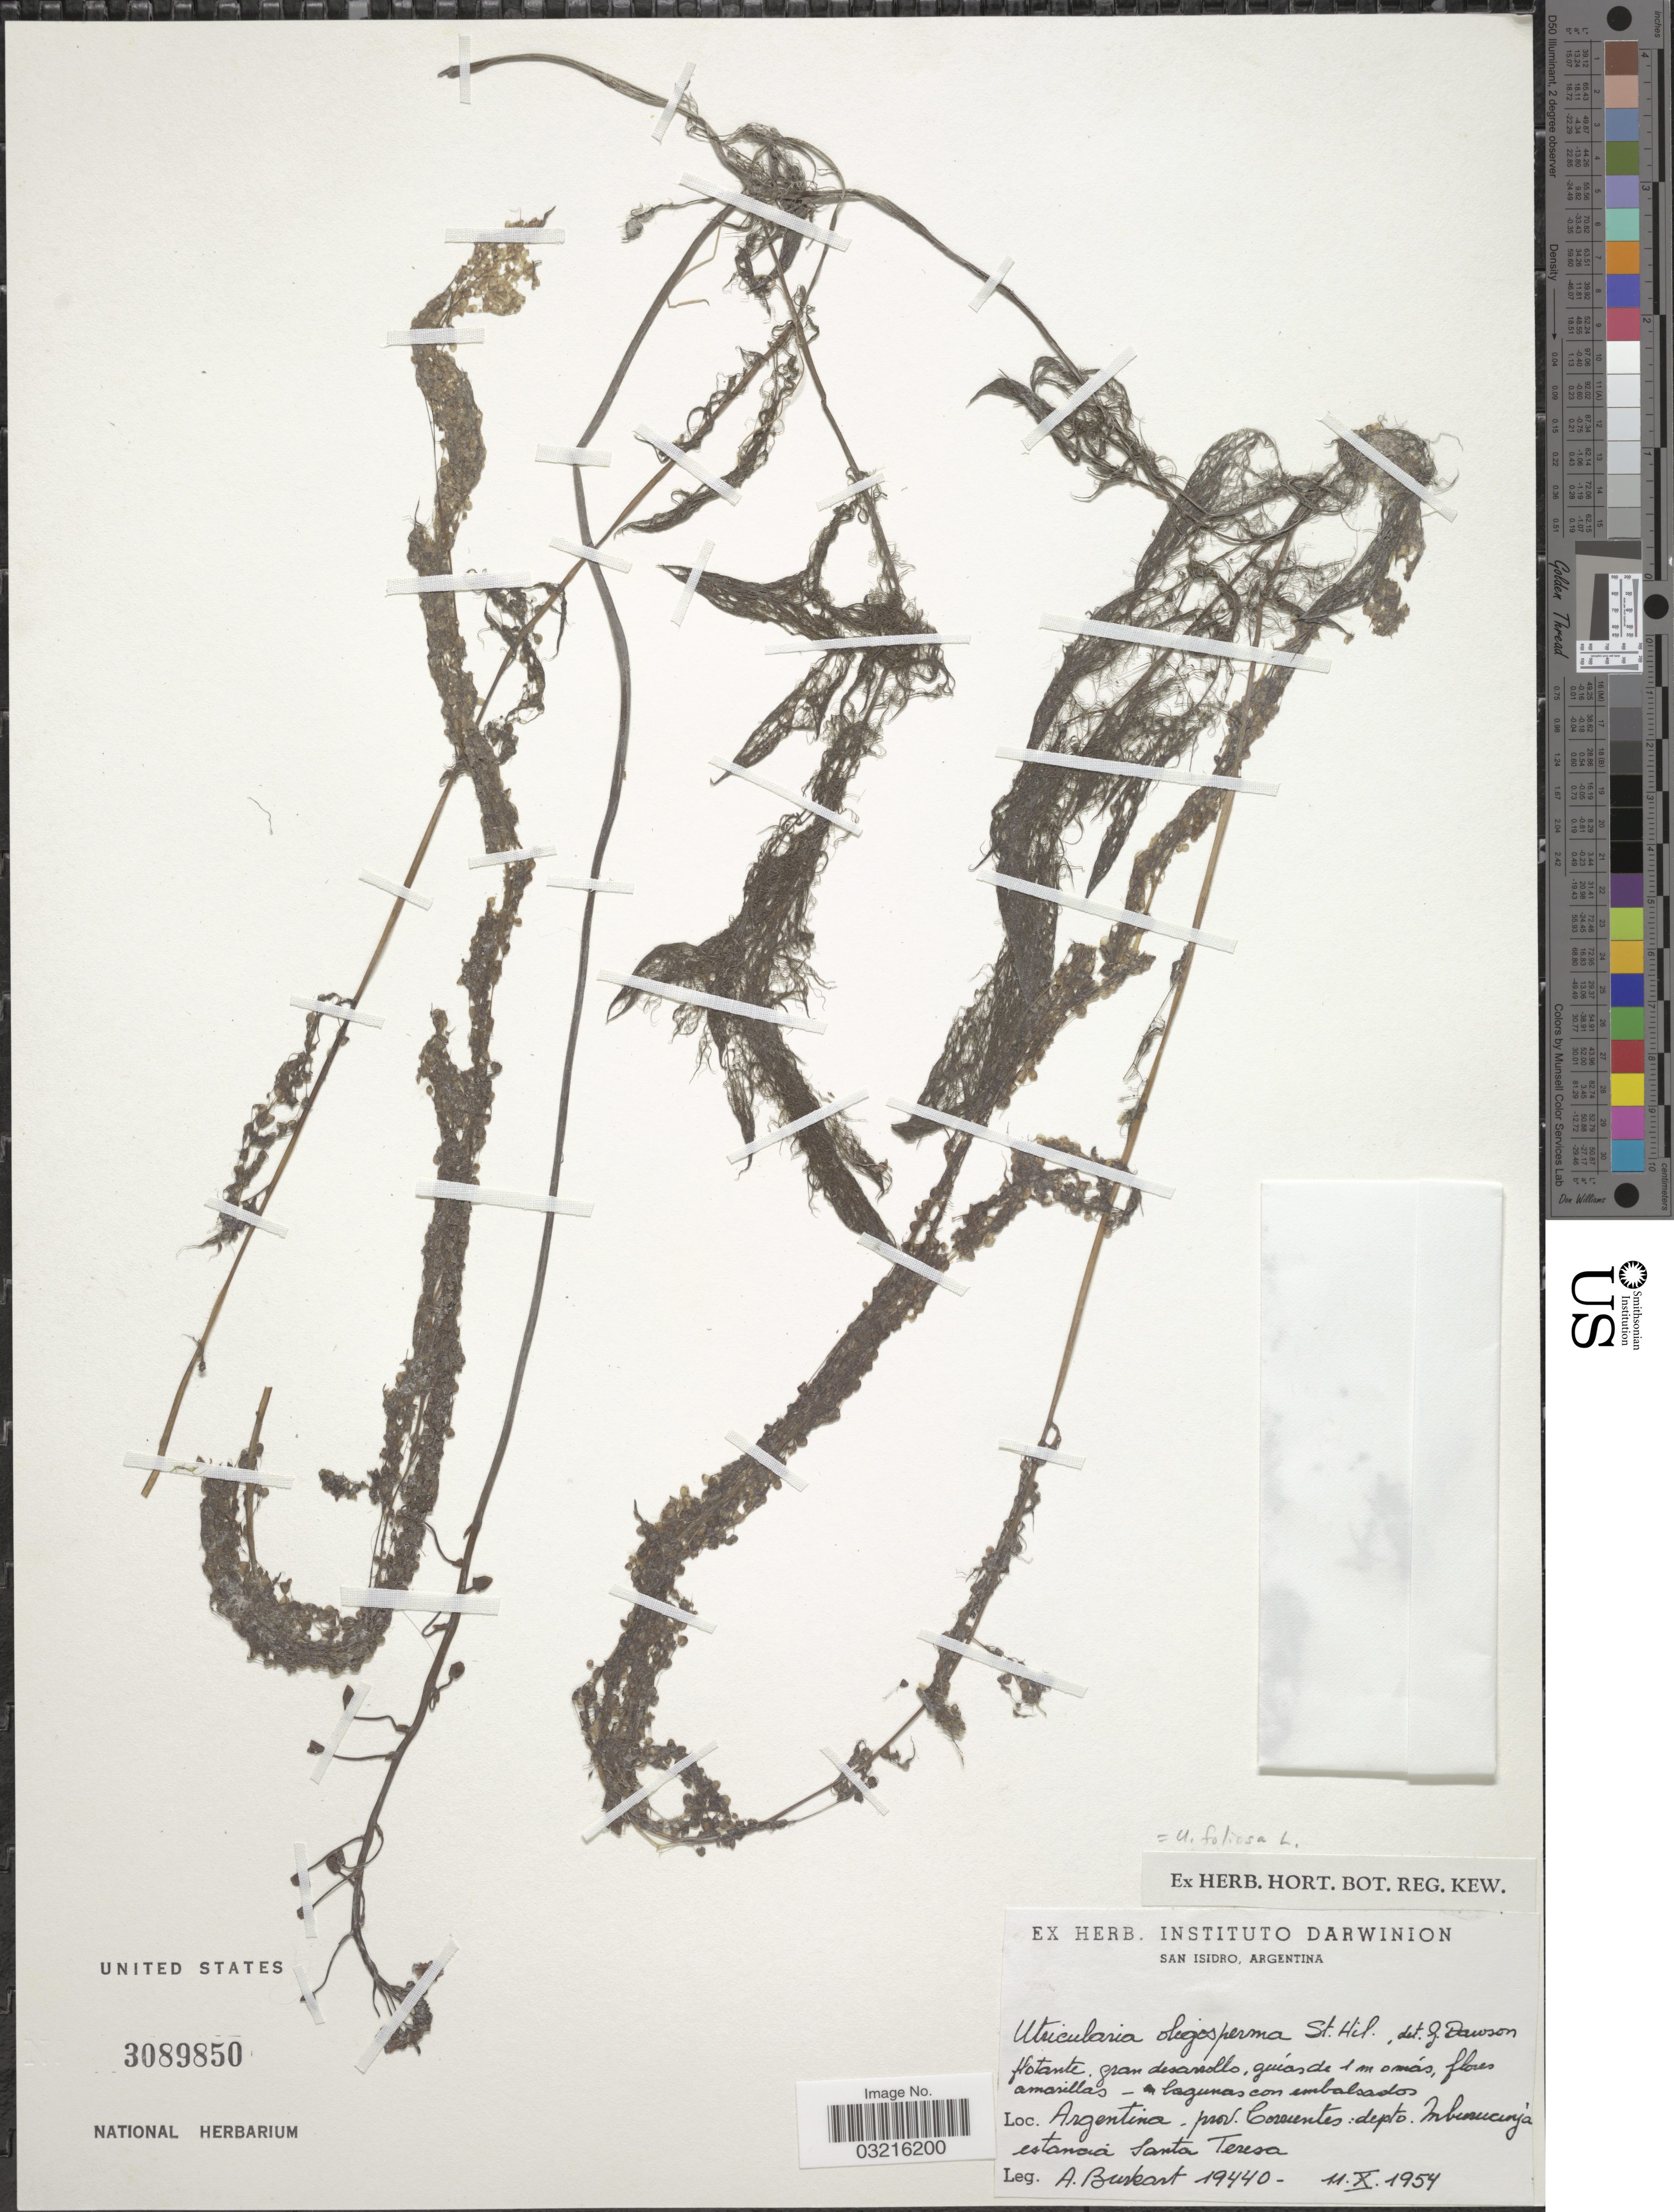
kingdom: Plantae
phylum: Tracheophyta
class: Magnoliopsida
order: Lamiales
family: Lentibulariaceae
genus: Utricularia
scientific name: Utricularia foliosa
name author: L.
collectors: A. E. Burkart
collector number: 19440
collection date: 1954-10-11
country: Argentina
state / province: Corrientes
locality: Depto. Mburucuyá, estancia Santa Teresa.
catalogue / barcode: US 3089850